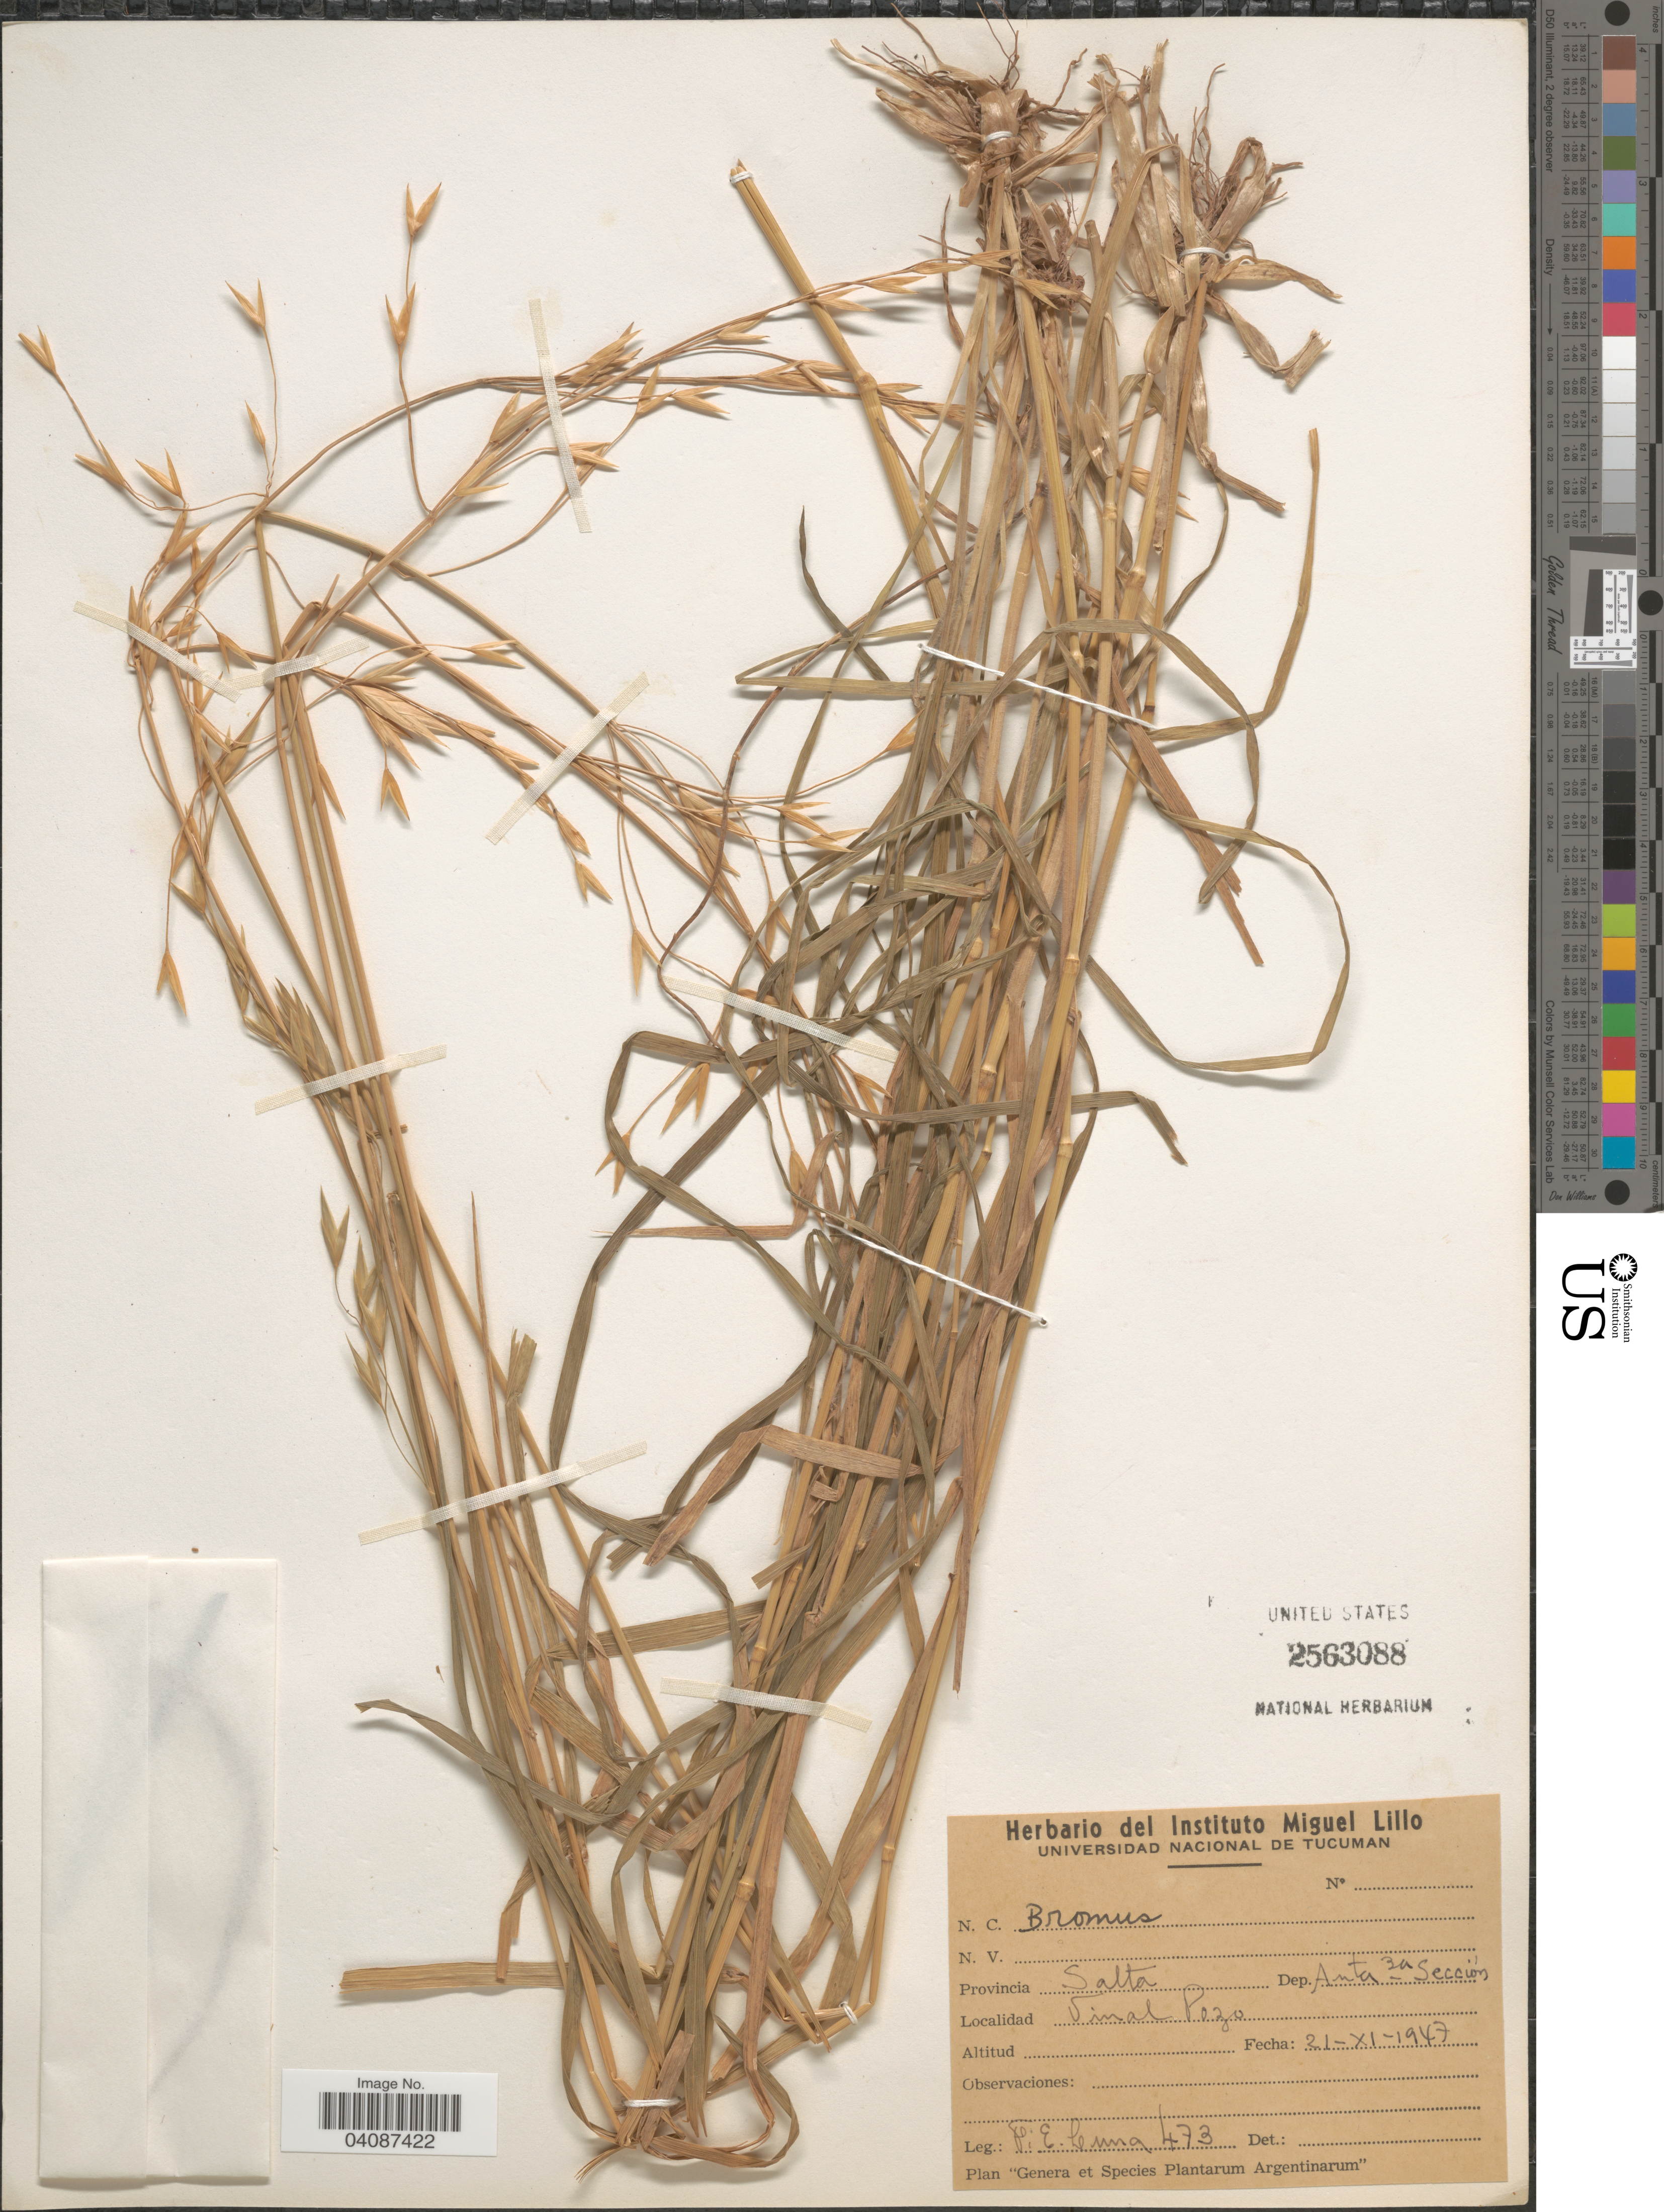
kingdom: Plantae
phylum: Tracheophyta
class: Liliopsida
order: Poales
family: Poaceae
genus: Bromus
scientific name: Bromus sp.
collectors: F. E. Luna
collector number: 473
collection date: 1947-11-21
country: Argentina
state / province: Salta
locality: Dep. Anta 3a. Sección. Vinal Pozo.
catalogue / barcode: US 2563088